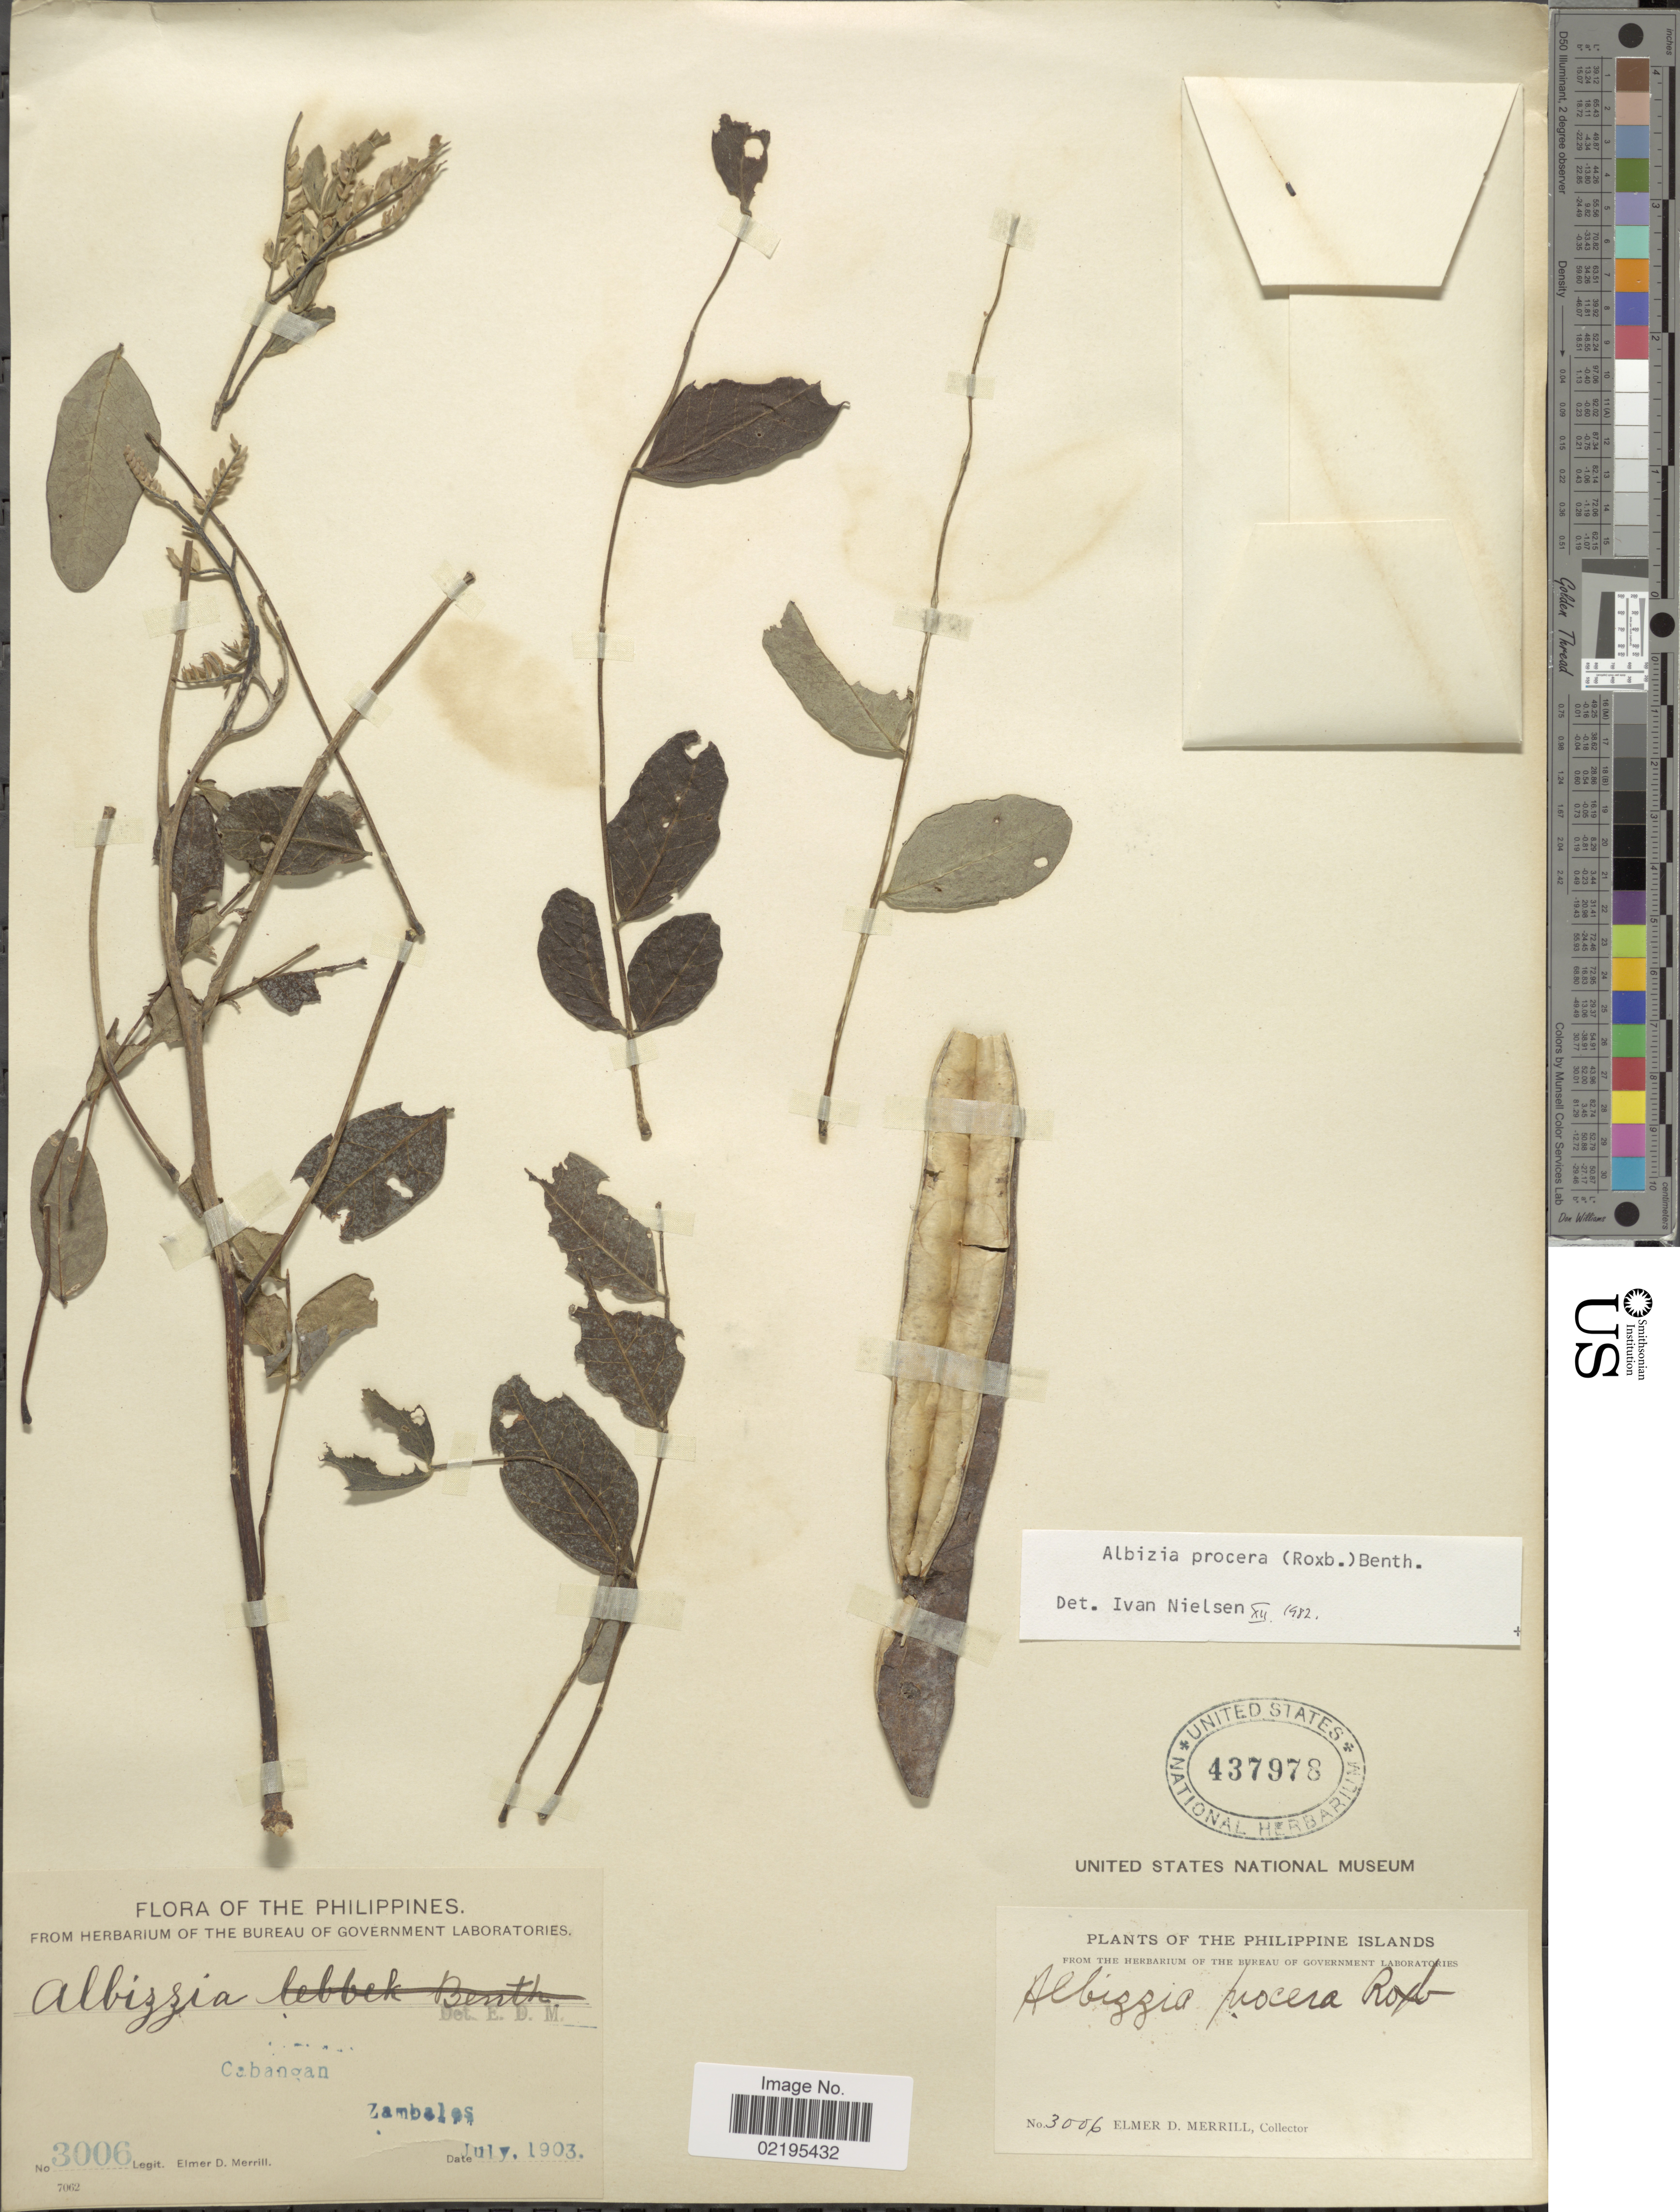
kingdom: Plantae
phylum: Tracheophyta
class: Magnoliopsida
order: Fabales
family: Fabaceae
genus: Albizia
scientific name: Albizia procera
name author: (Roxb.) Benth.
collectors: E. D. Merrill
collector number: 3006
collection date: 1903-07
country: Philippines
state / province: Central Luzon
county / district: Zambales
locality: Cabangan, Zambales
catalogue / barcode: US 437978